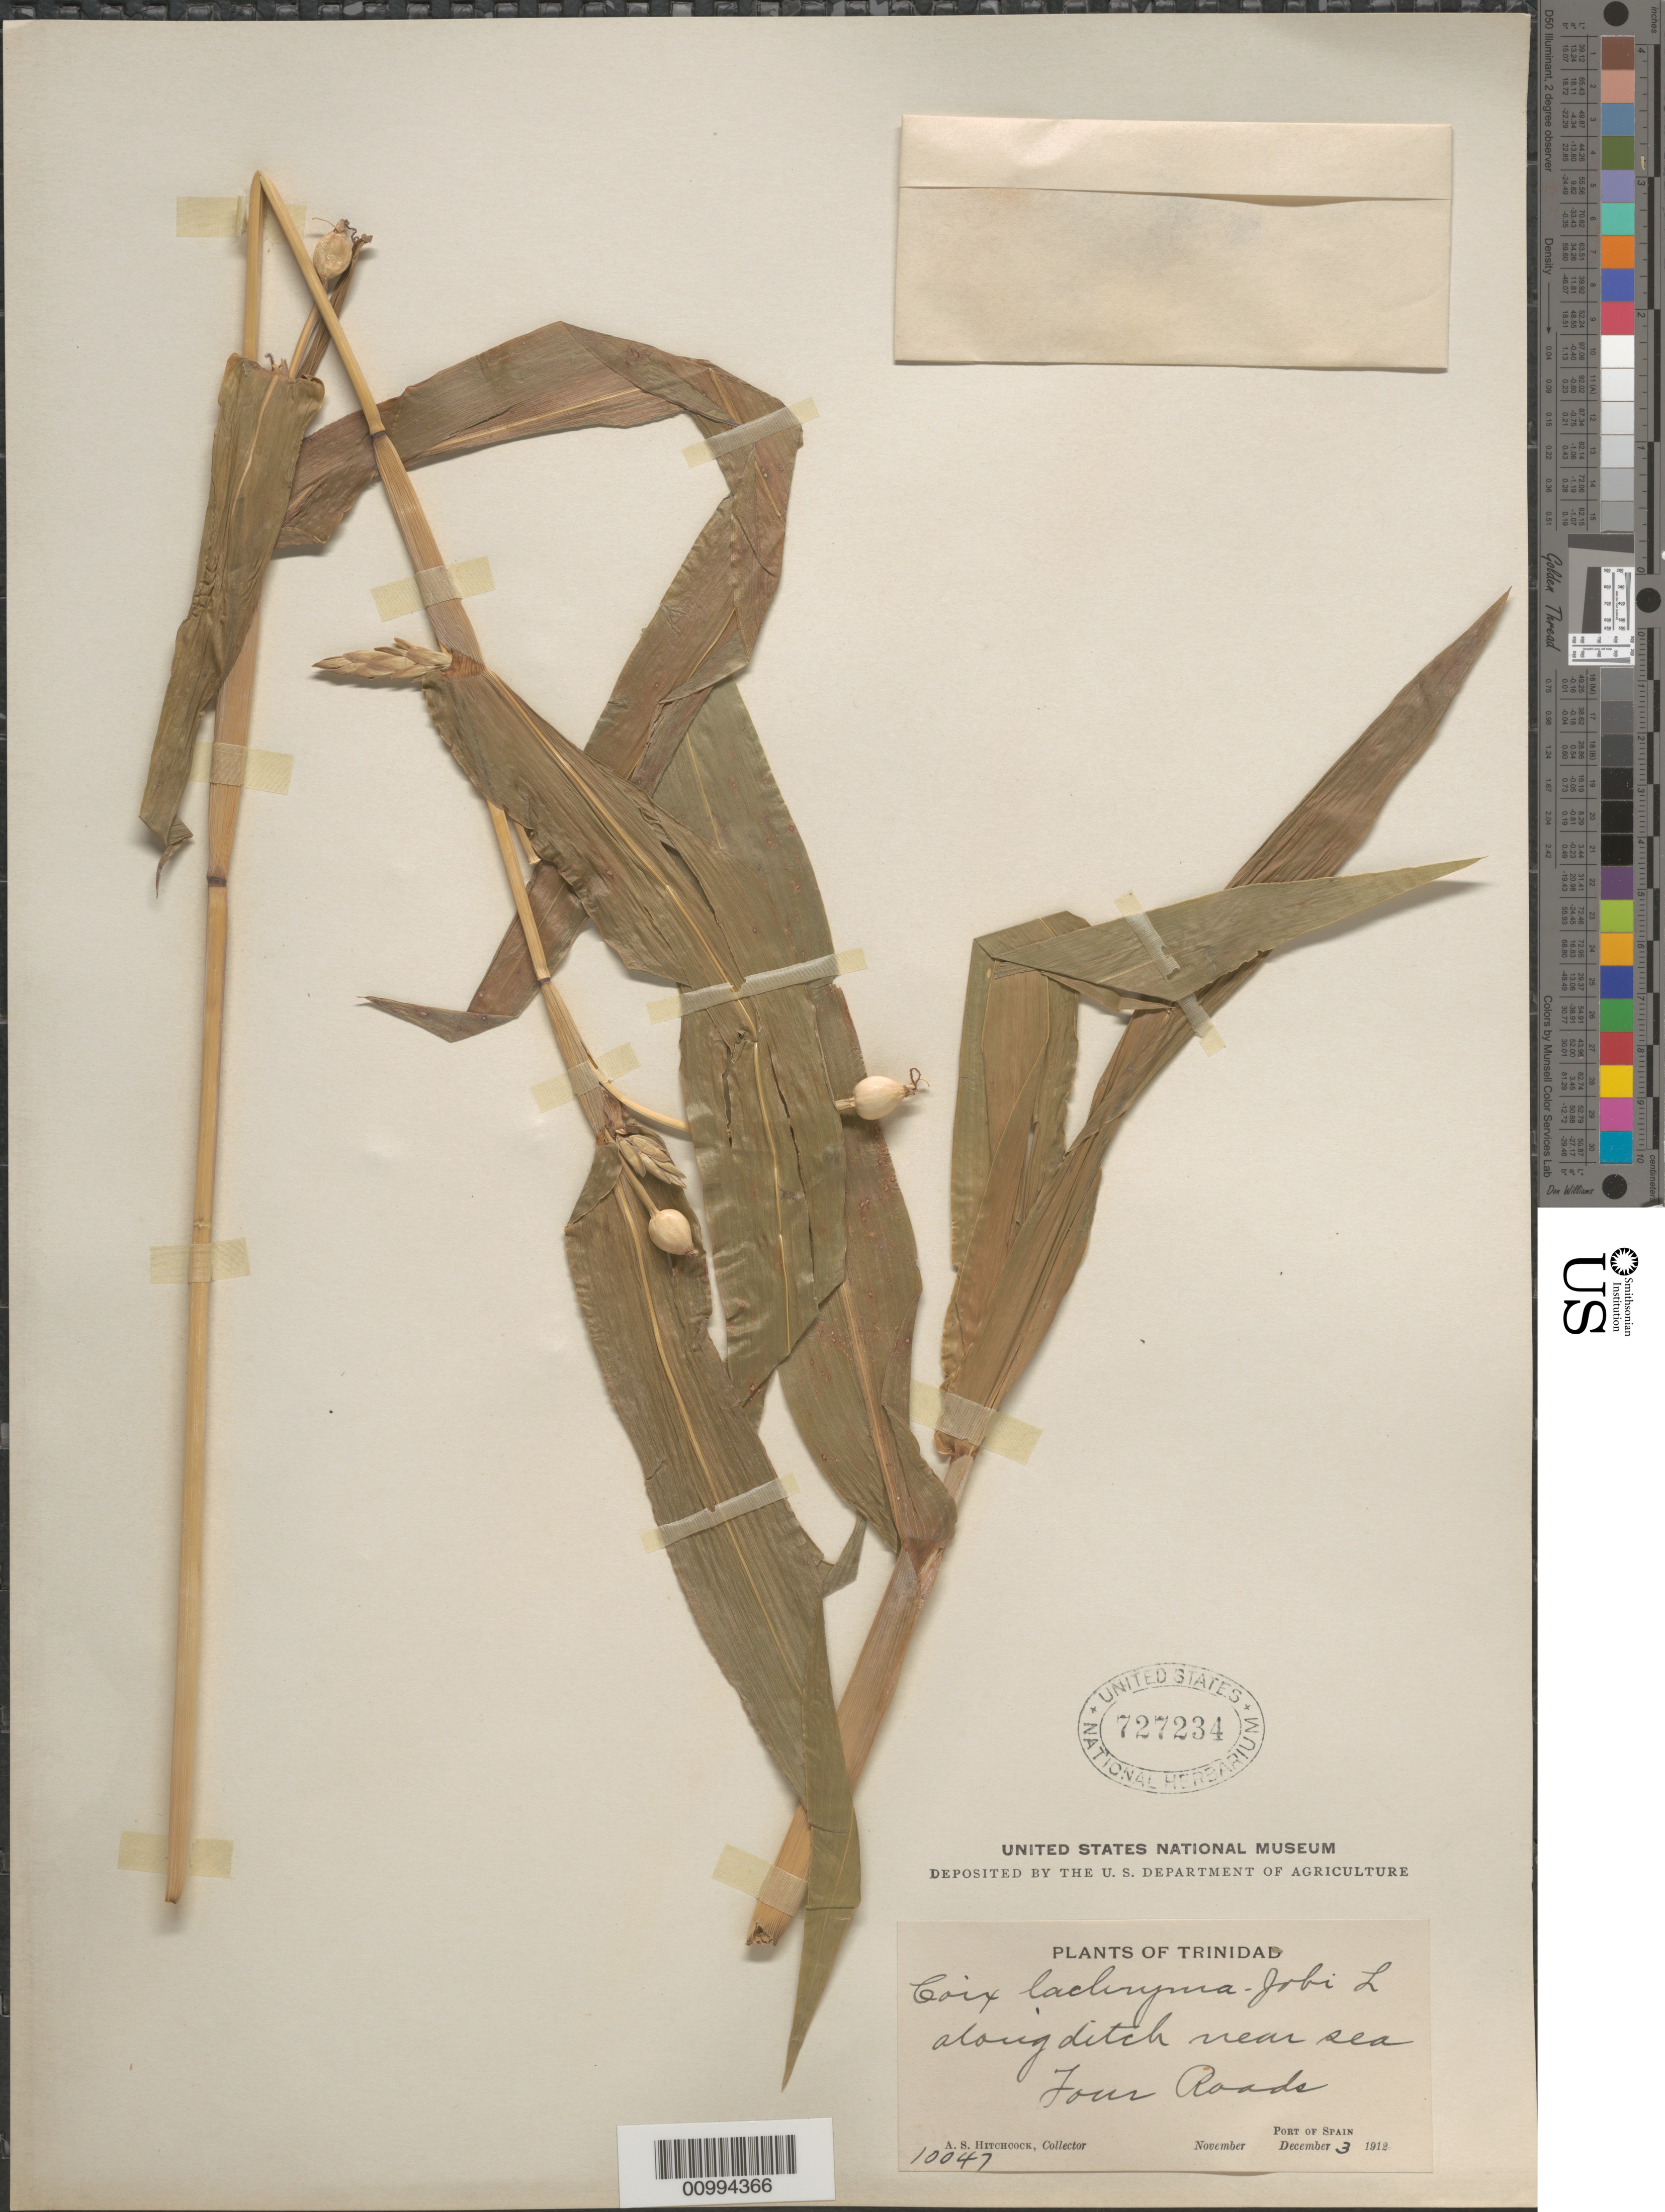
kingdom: Plantae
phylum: Tracheophyta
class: Liliopsida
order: Poales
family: Poaceae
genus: Coix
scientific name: Coix lacryma-jobi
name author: L.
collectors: A. S. Hitchcock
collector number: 10047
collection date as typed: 03 Dec 1912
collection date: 1912-12-03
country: Trinidad and Tobago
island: Trinidad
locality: Four Roads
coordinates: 0 N, 0 E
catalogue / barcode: US 727234